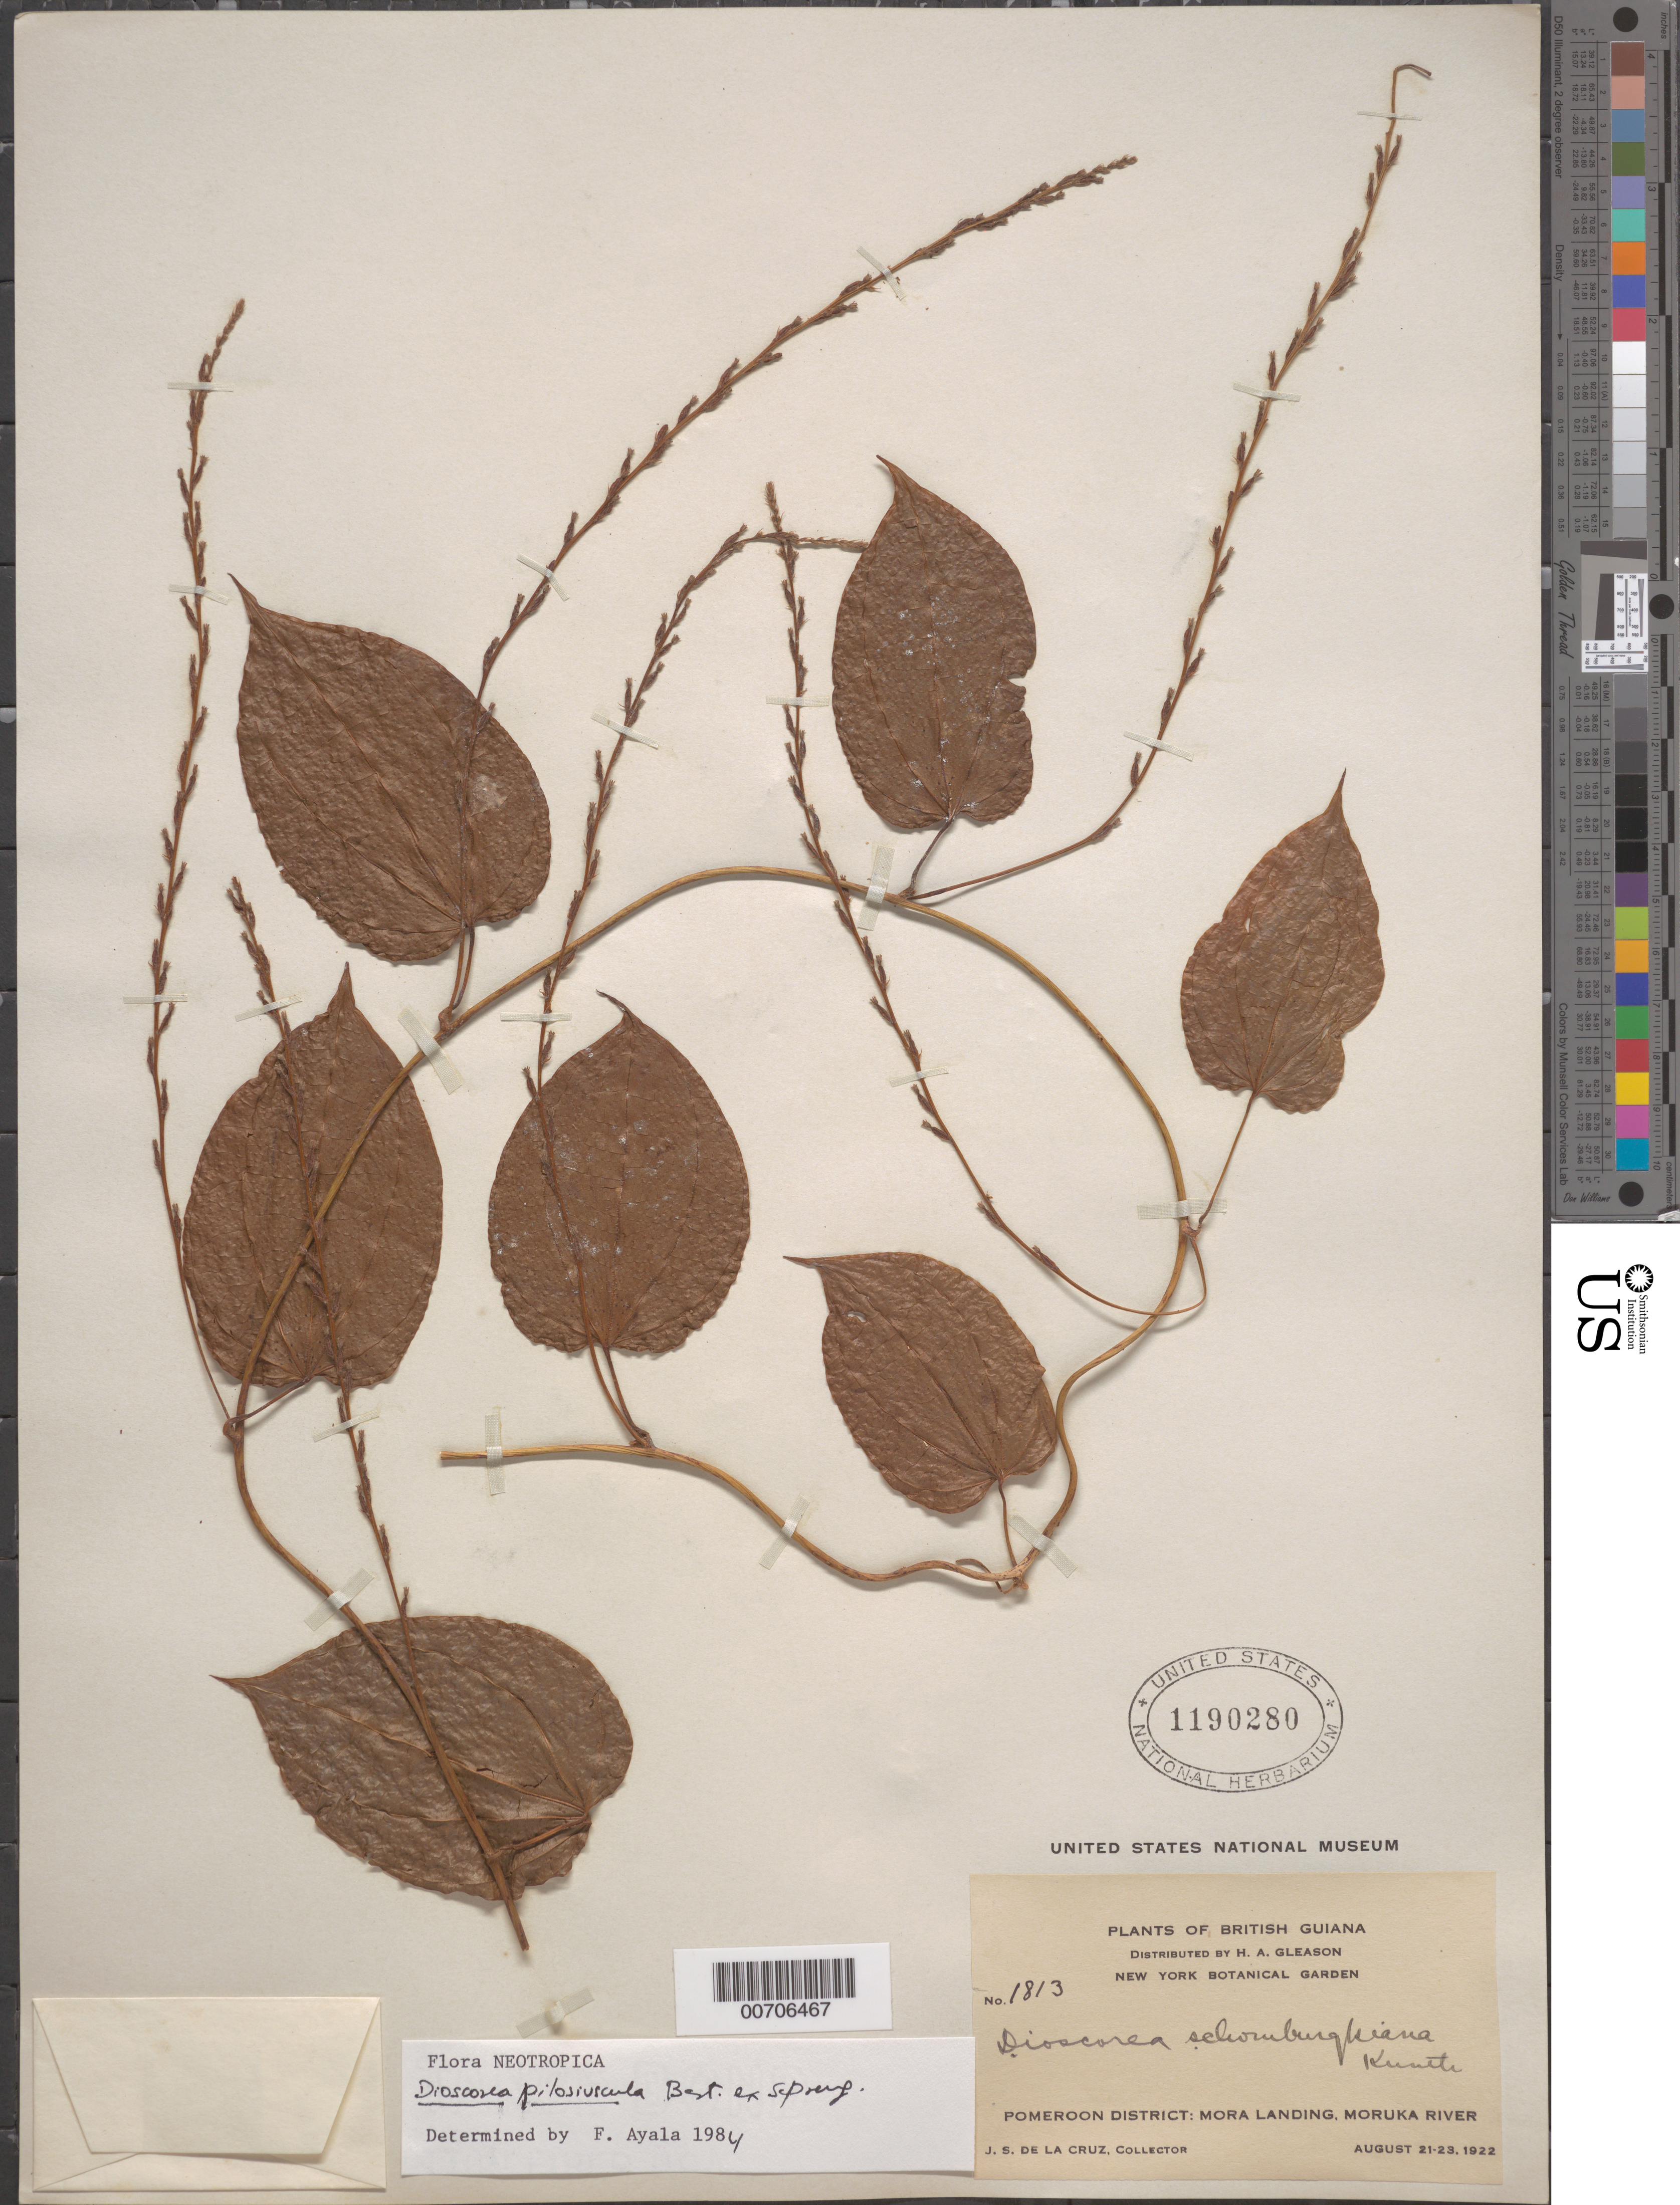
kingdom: Plantae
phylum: Tracheophyta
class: Liliopsida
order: Dioscoreales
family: Dioscoreaceae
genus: Dioscorea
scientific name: Dioscorea pilosiuscula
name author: Bertero ex Spreng.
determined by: Ayala F., Franklin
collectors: J. S. de la Cruz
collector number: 1813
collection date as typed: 21-Aug-22 to 23-Aug-22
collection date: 1922-08-21/1922-08-23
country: Guyana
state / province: Barima-Waini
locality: Mora Landing, Moruka R., Pomeroon Dist.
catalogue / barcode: US 1190280